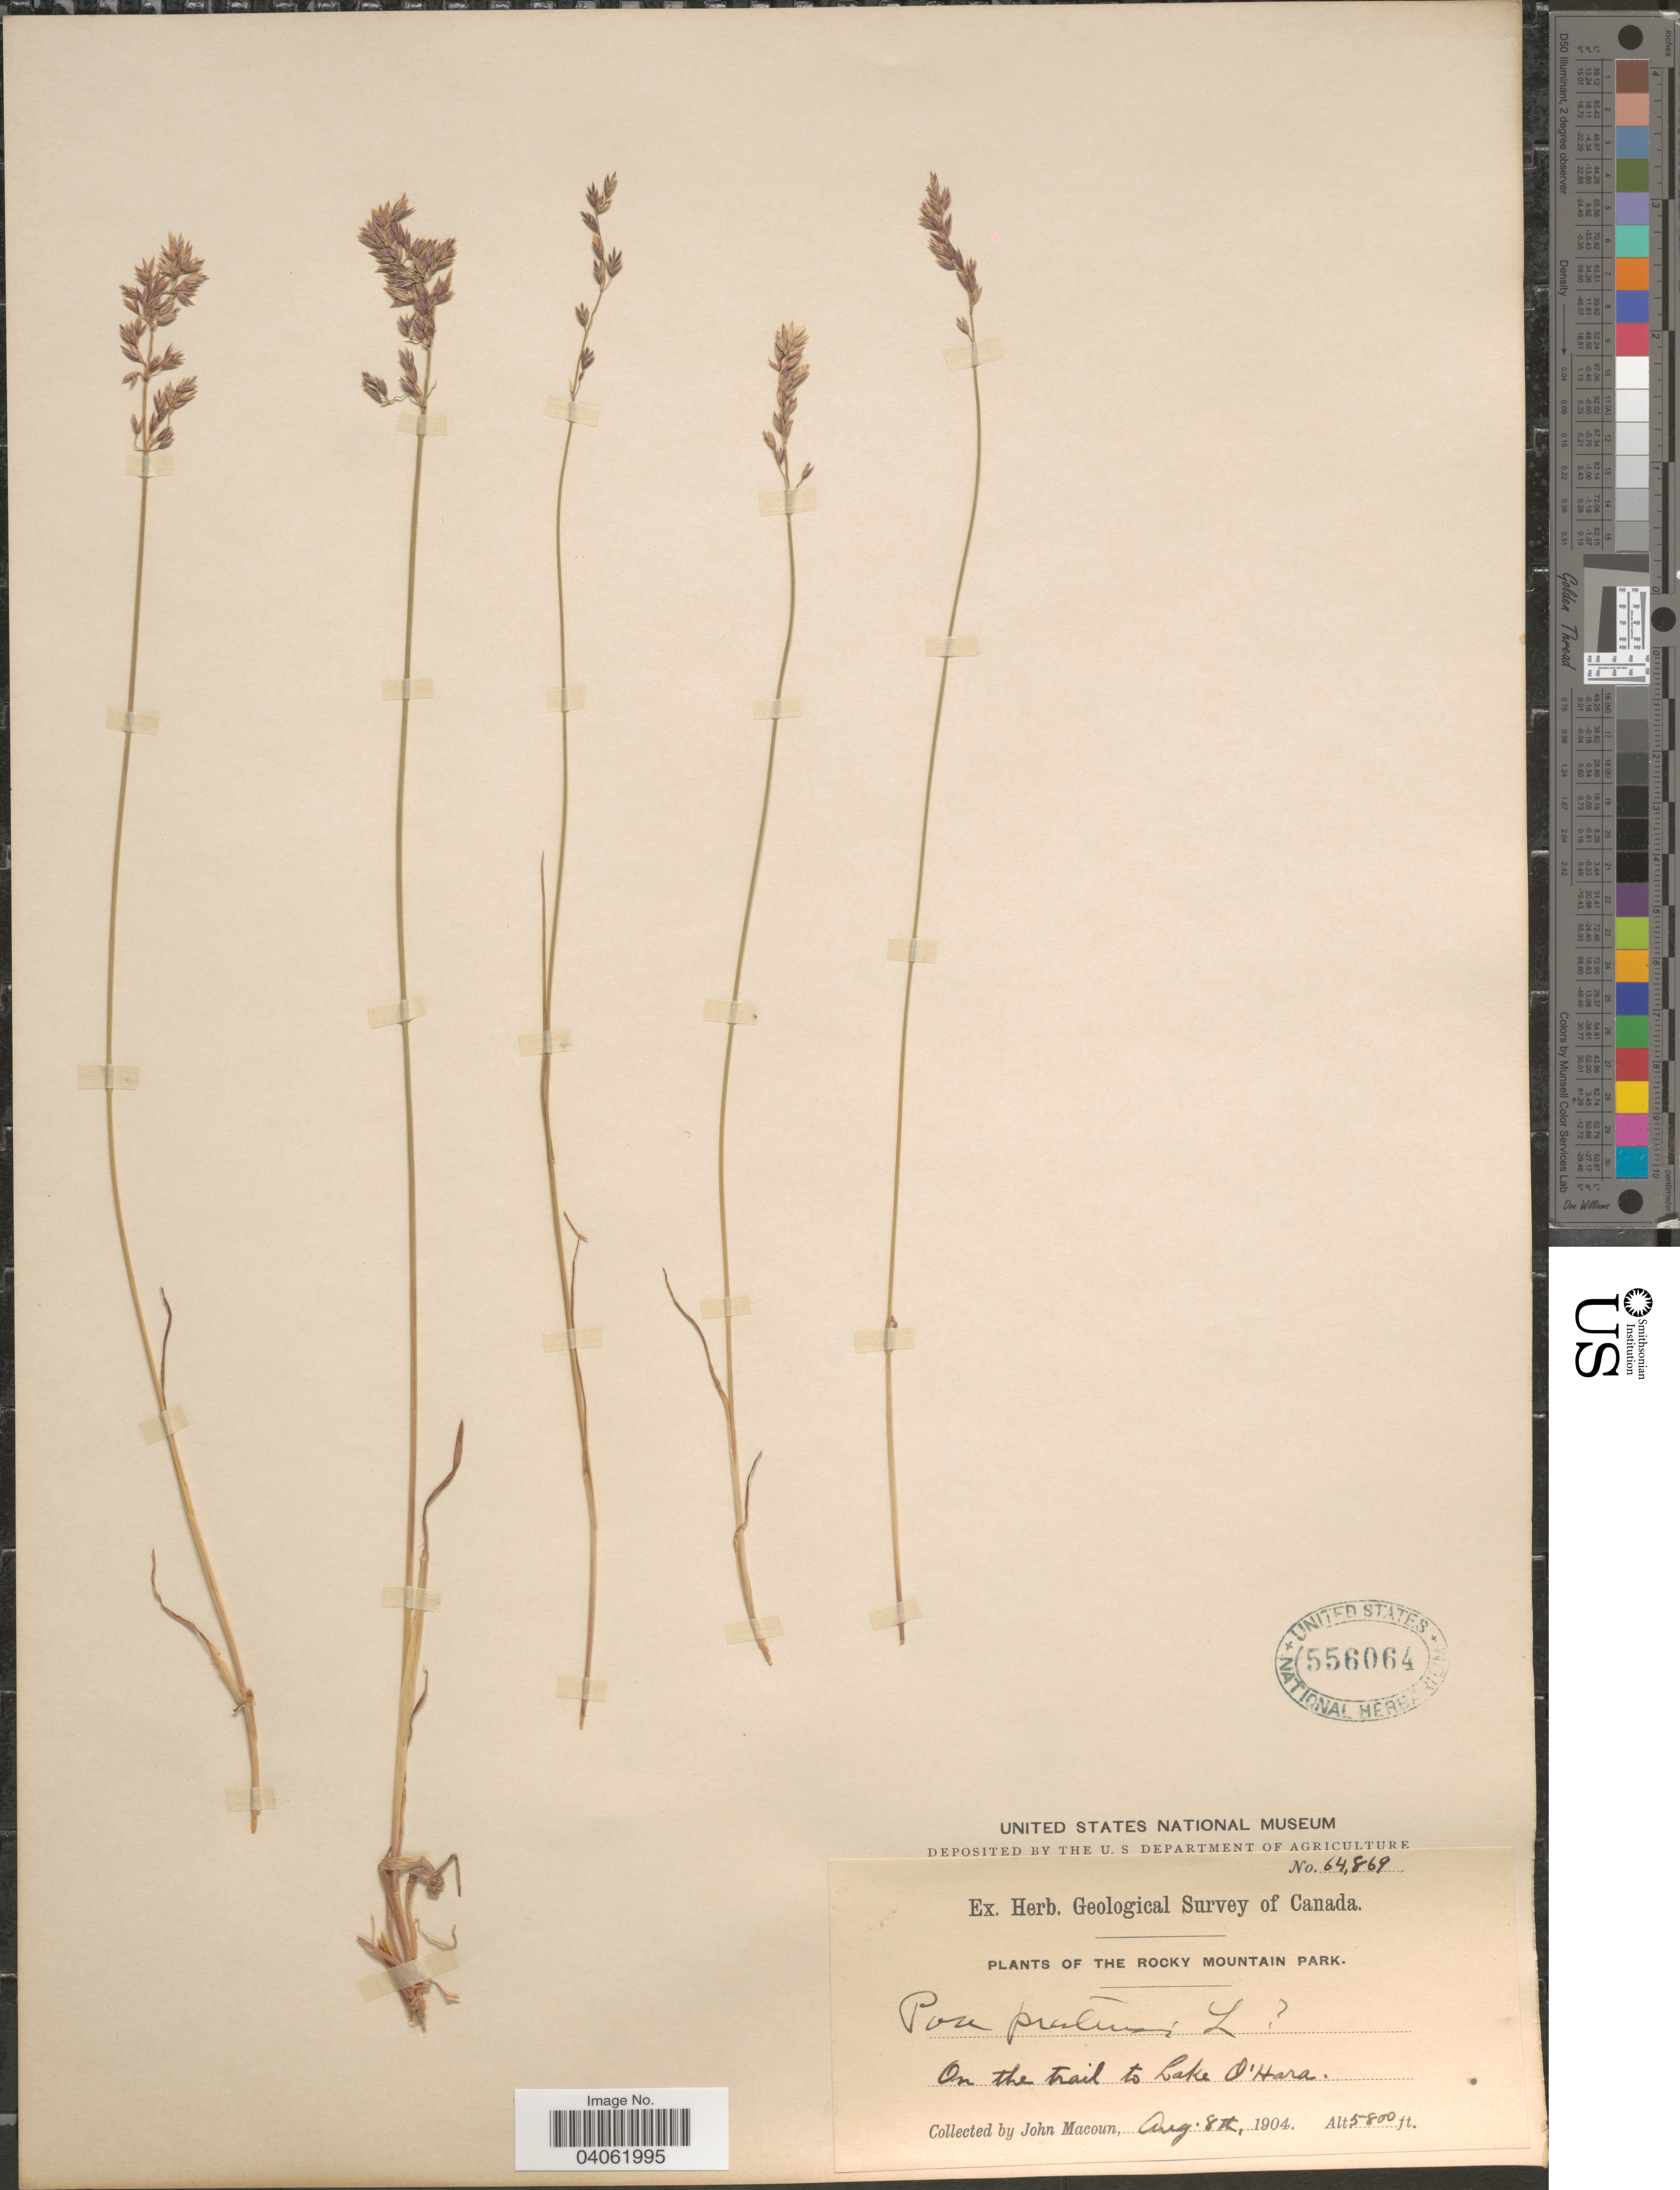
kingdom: Plantae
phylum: Tracheophyta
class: Liliopsida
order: Poales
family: Poaceae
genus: Poa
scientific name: Poa pratensis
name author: L.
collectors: J. Macoun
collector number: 64869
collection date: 1904-08-08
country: Canada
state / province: British Columbia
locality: The Rocky Mountain Park. On the trail to Lake O'Hara.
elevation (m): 1768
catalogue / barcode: US 556064